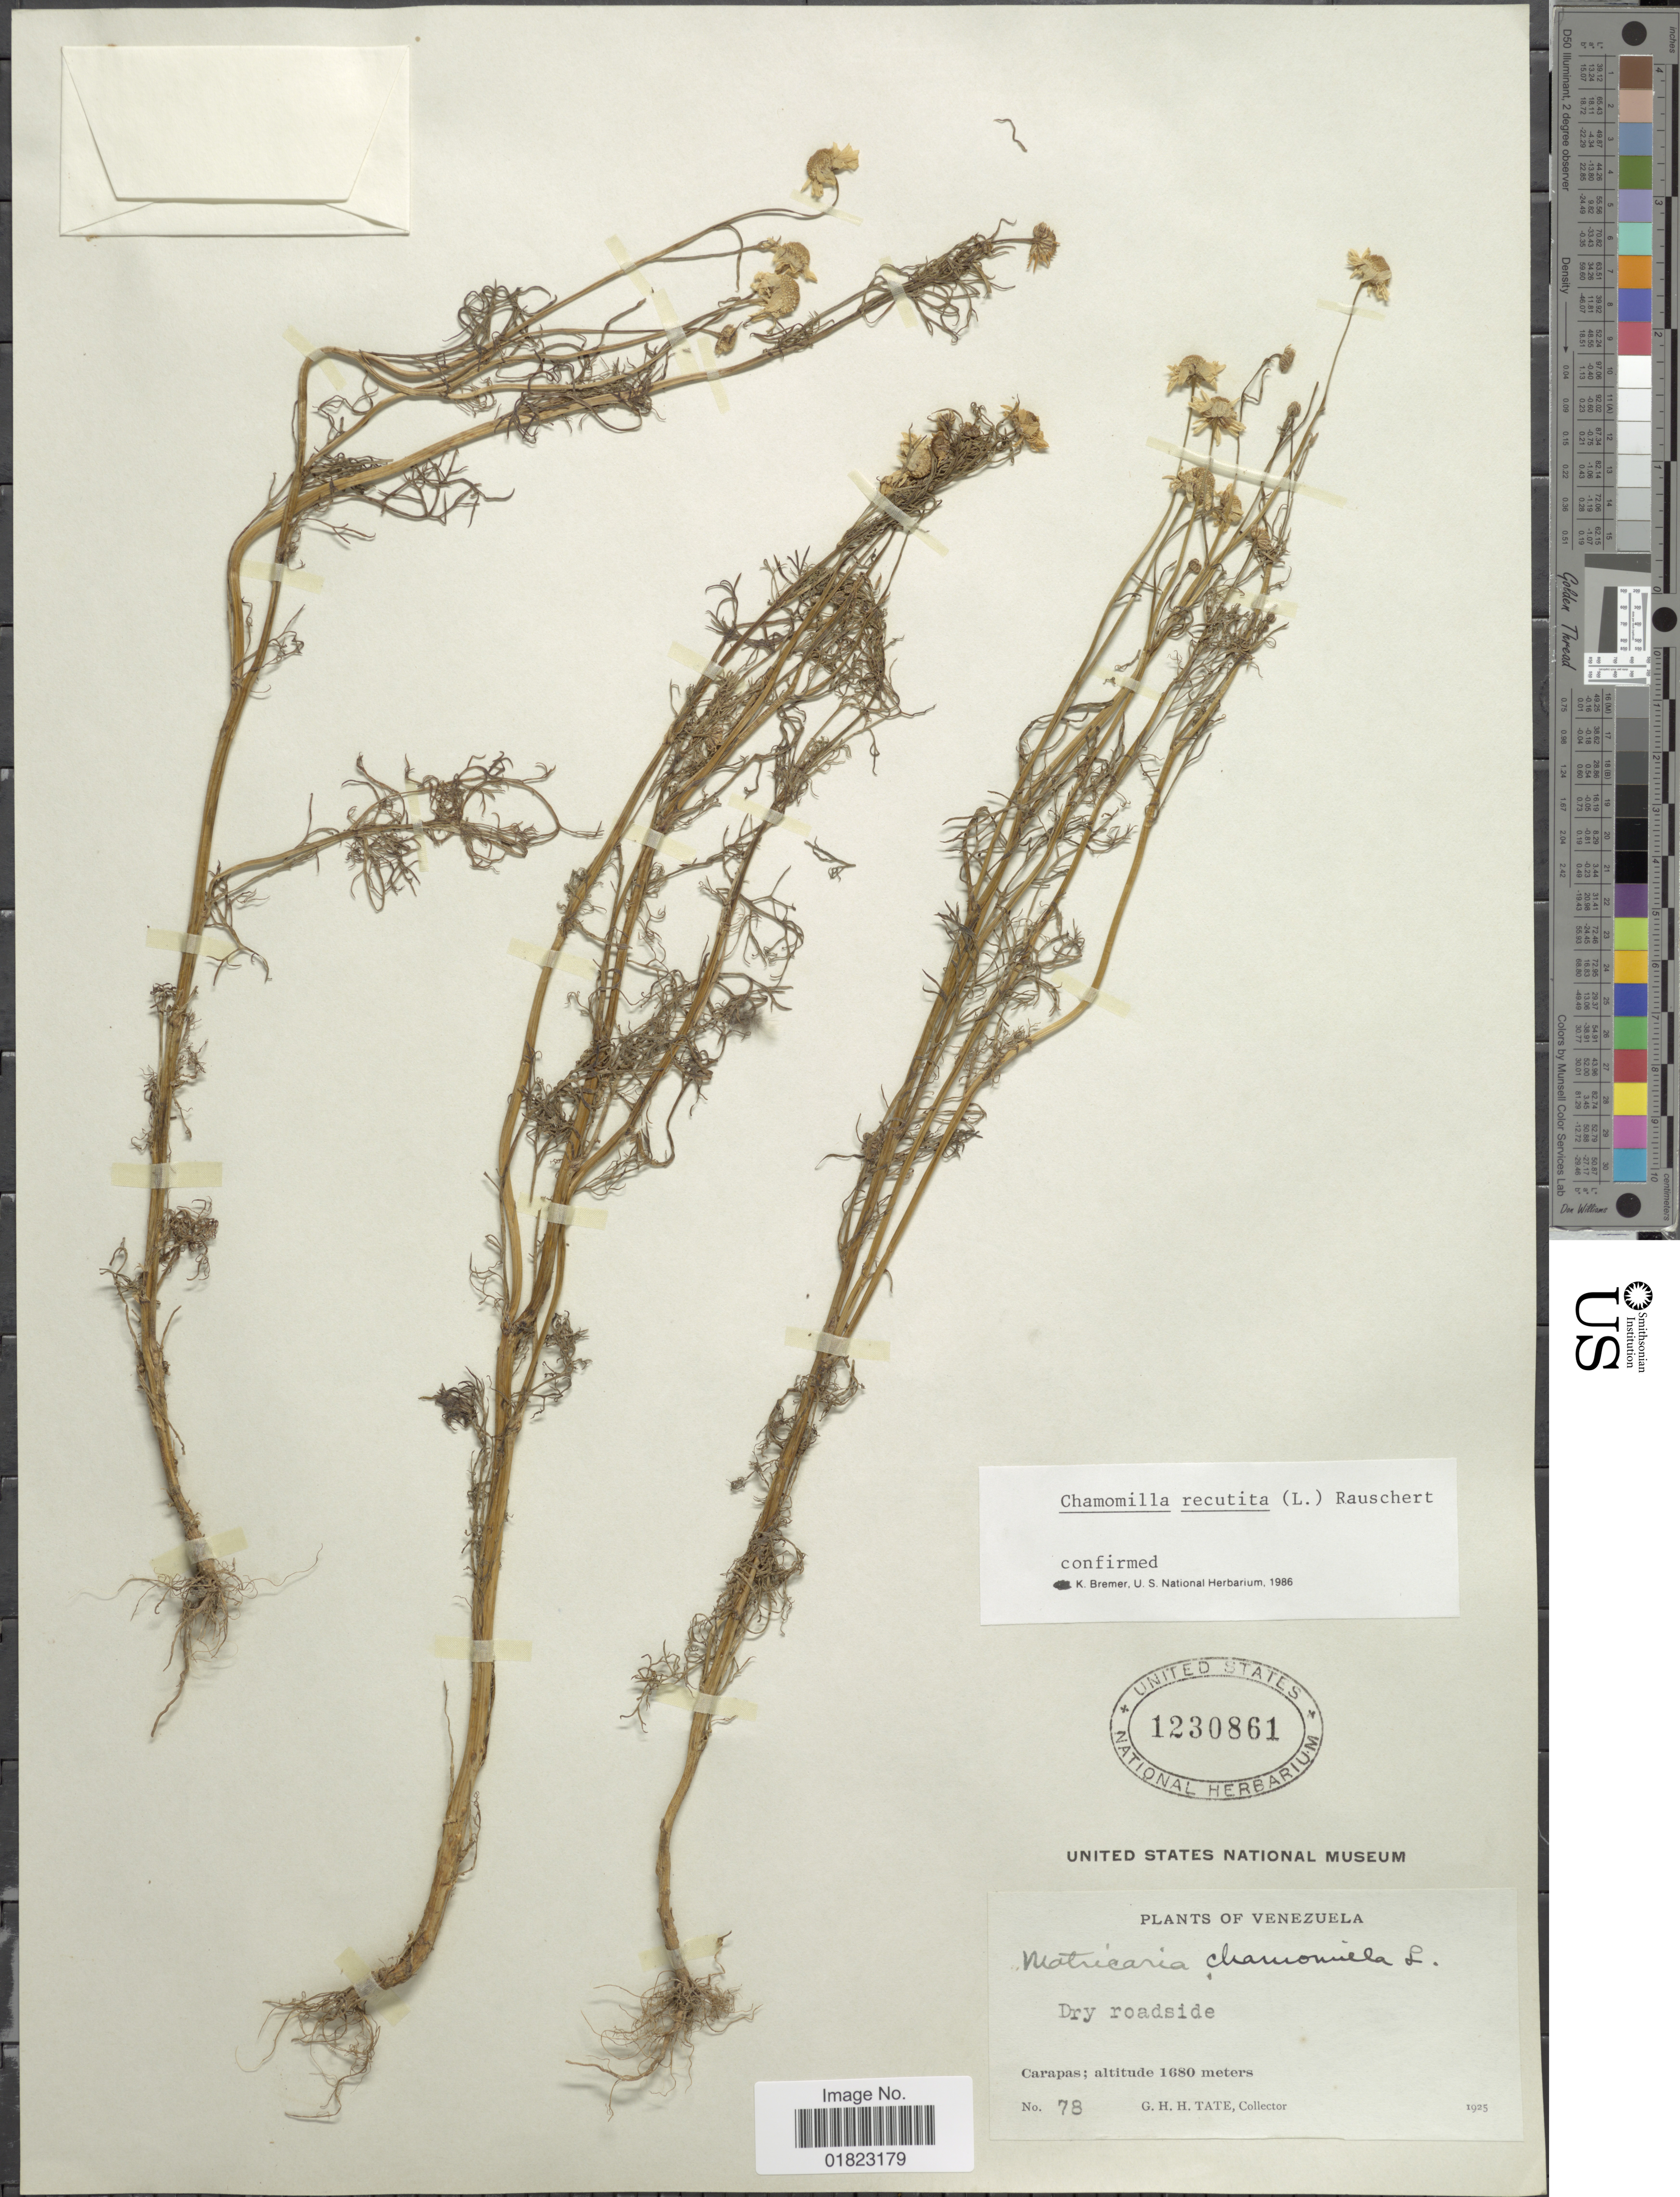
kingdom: Plantae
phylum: Tracheophyta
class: Magnoliopsida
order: Asterales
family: Asteraceae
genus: Matricaria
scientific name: Matricaria recutita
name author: L.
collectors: G. H. H.Tate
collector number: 78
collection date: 1925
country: Venezuela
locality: Venezuela. Carapas.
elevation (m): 1680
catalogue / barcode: US 1230861